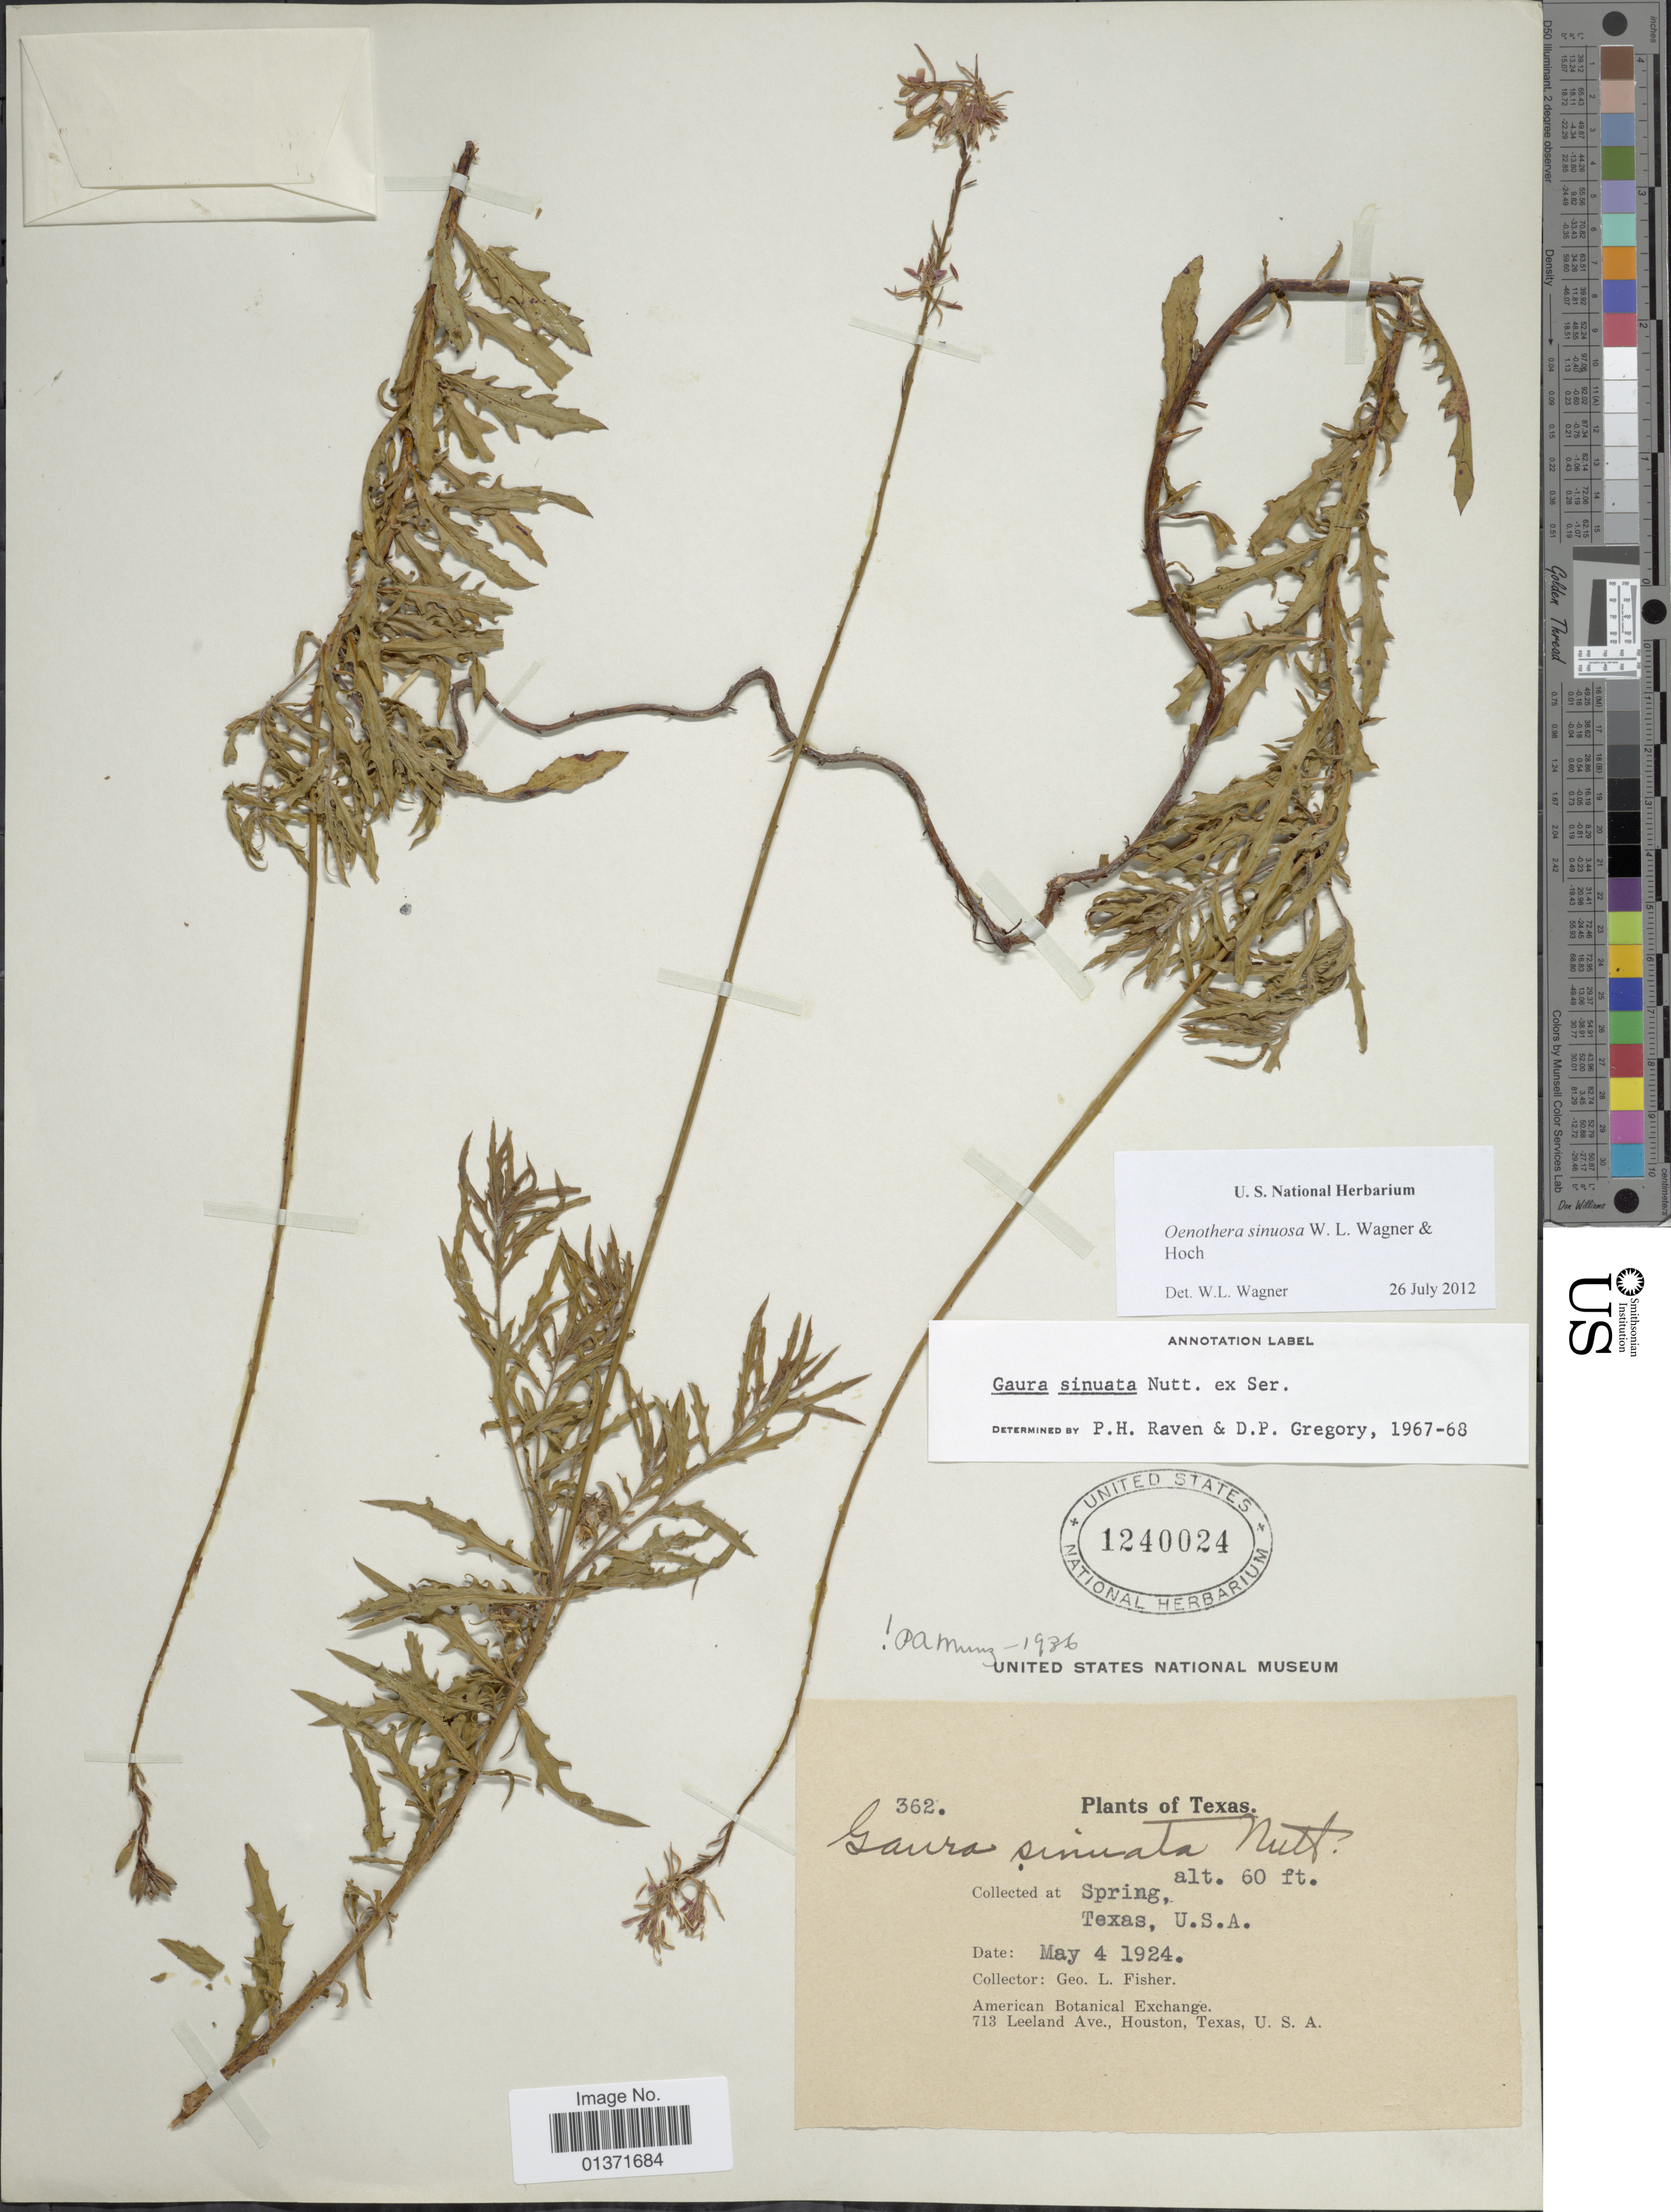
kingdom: Plantae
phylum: Tracheophyta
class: Magnoliopsida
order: Myrtales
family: Onagraceae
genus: Oenothera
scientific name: Oenothera sinuosa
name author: Nutt. ex Ser.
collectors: G. L. Fisher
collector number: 362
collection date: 1924-05-04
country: United States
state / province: Texas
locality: Spring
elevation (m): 18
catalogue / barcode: US 1240024